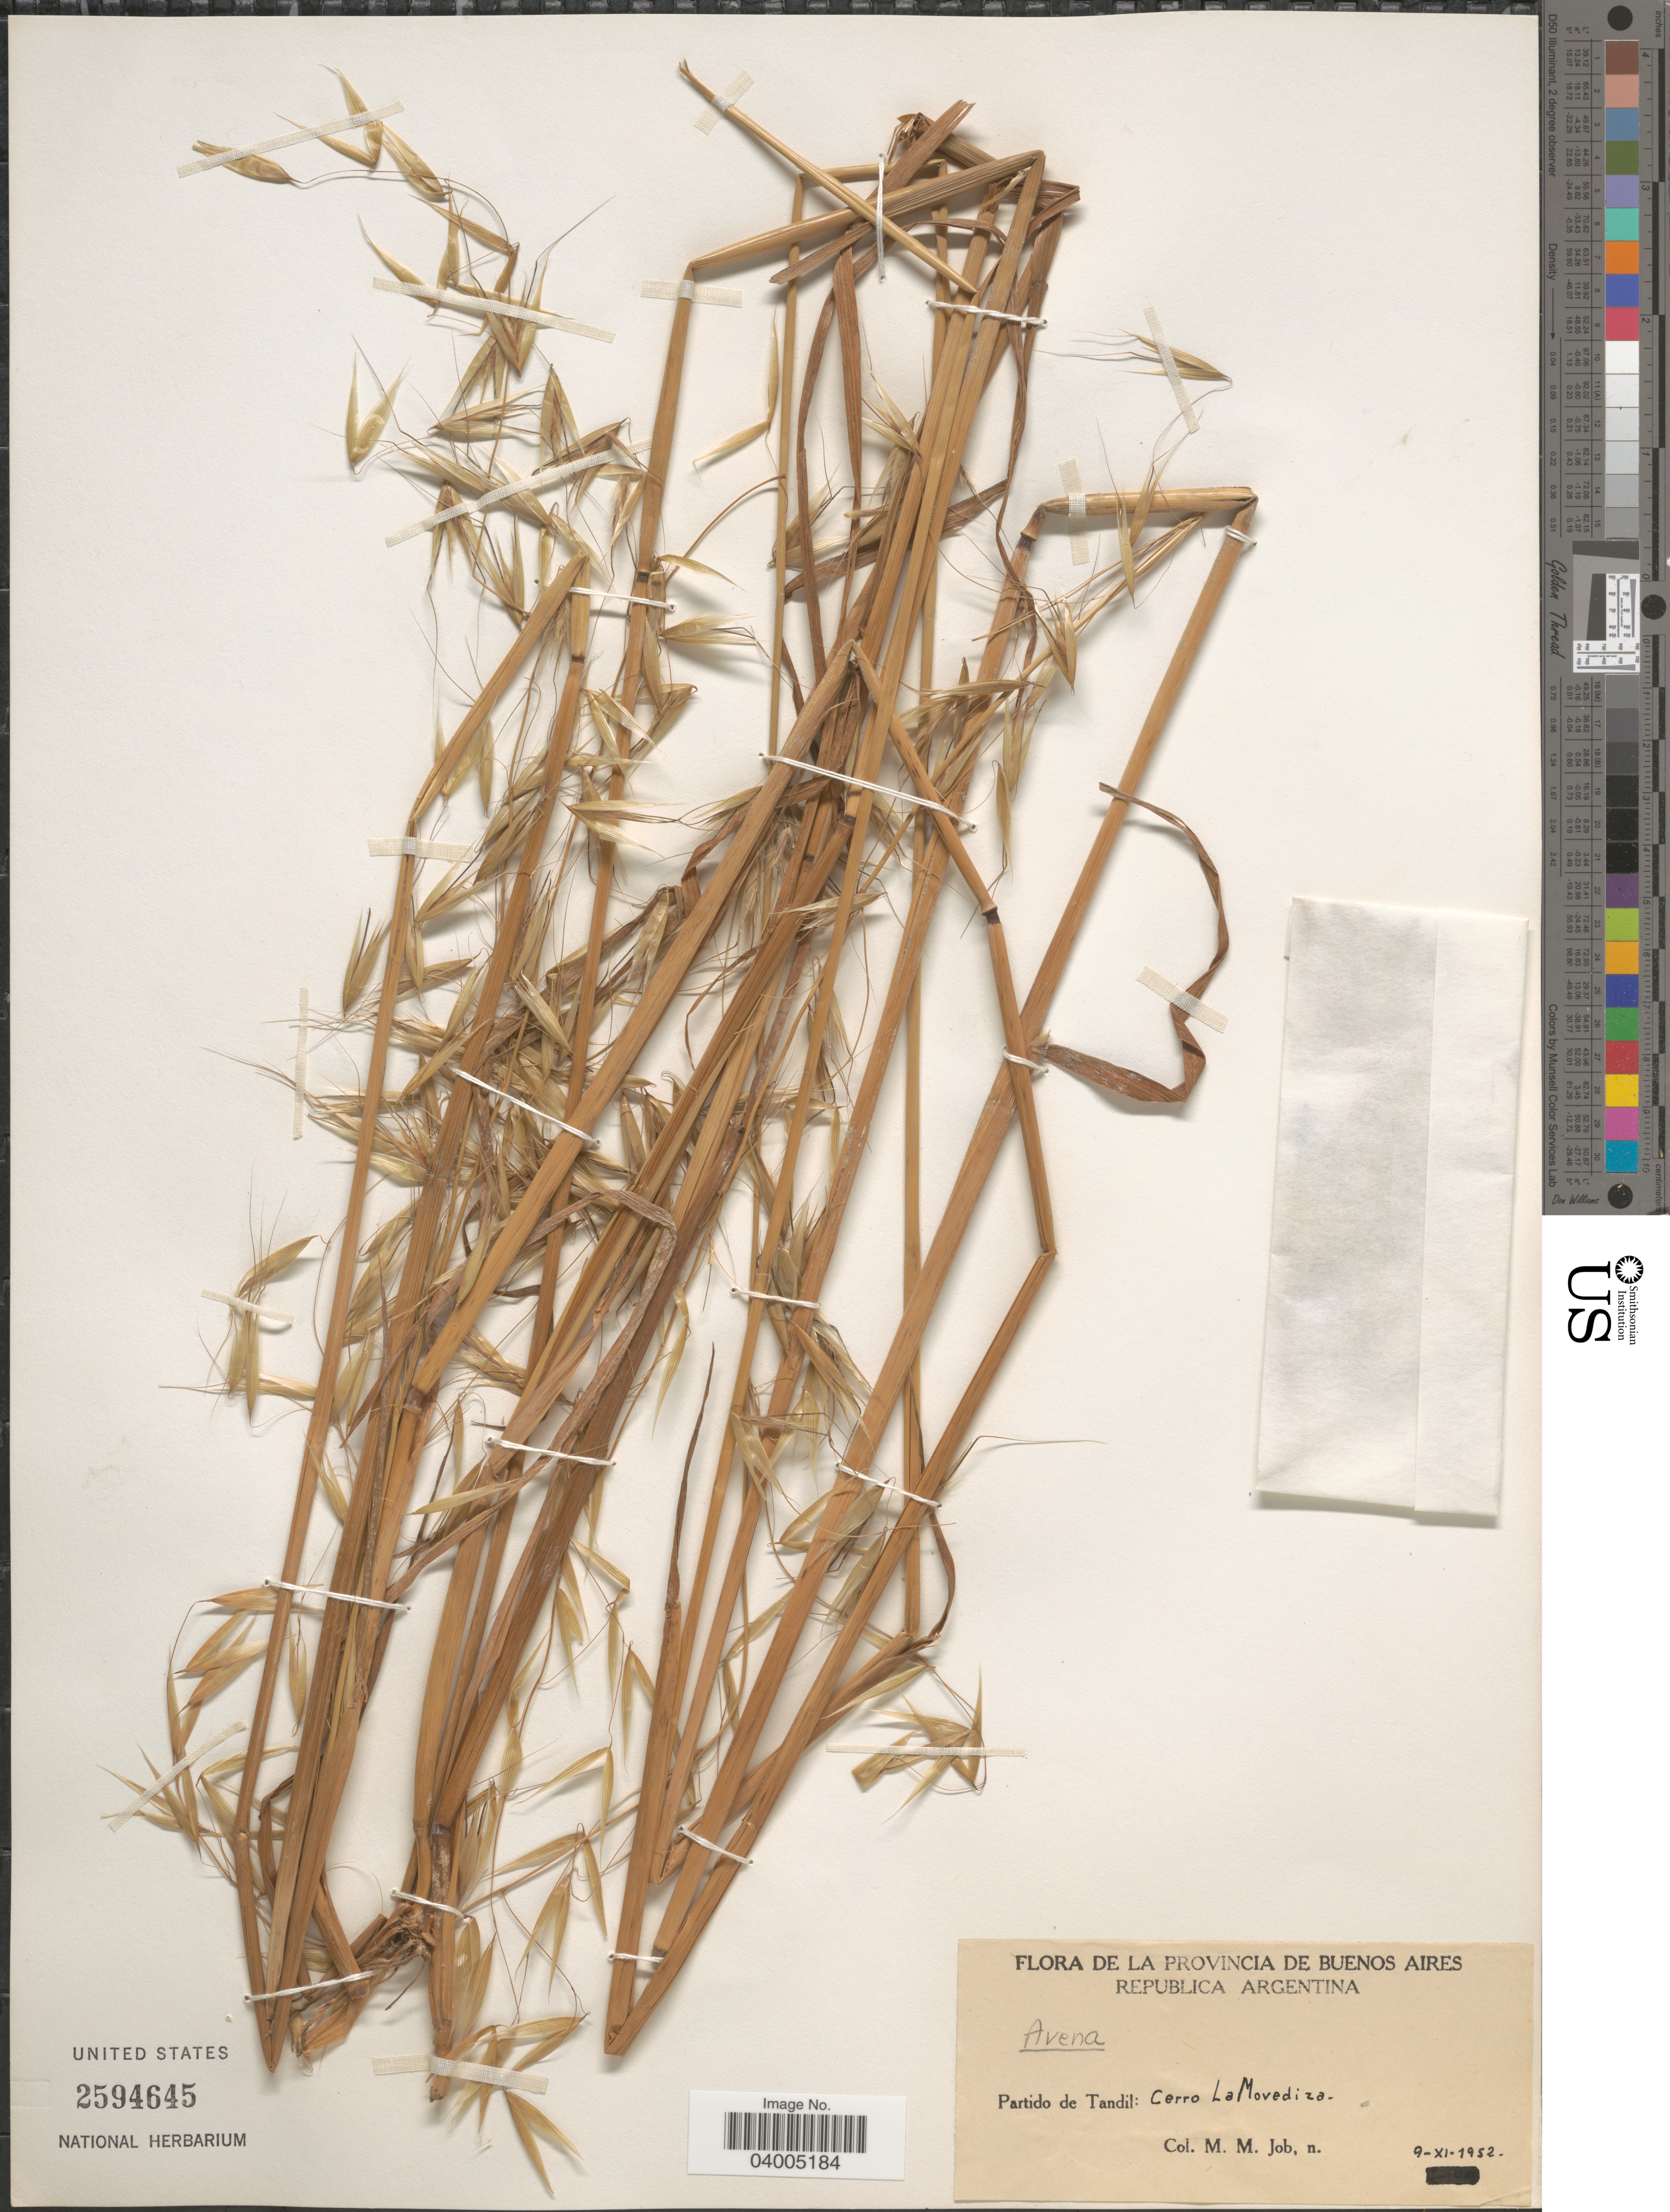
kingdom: Plantae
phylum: Tracheophyta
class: Liliopsida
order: Poales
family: Poaceae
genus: Avena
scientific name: Avena sp.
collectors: M. Job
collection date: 1952-11-09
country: Argentina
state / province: Buenos Aires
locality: Republica Argentina. Partido de Tandil: Cerro La Movediza.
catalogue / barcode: US 2594645